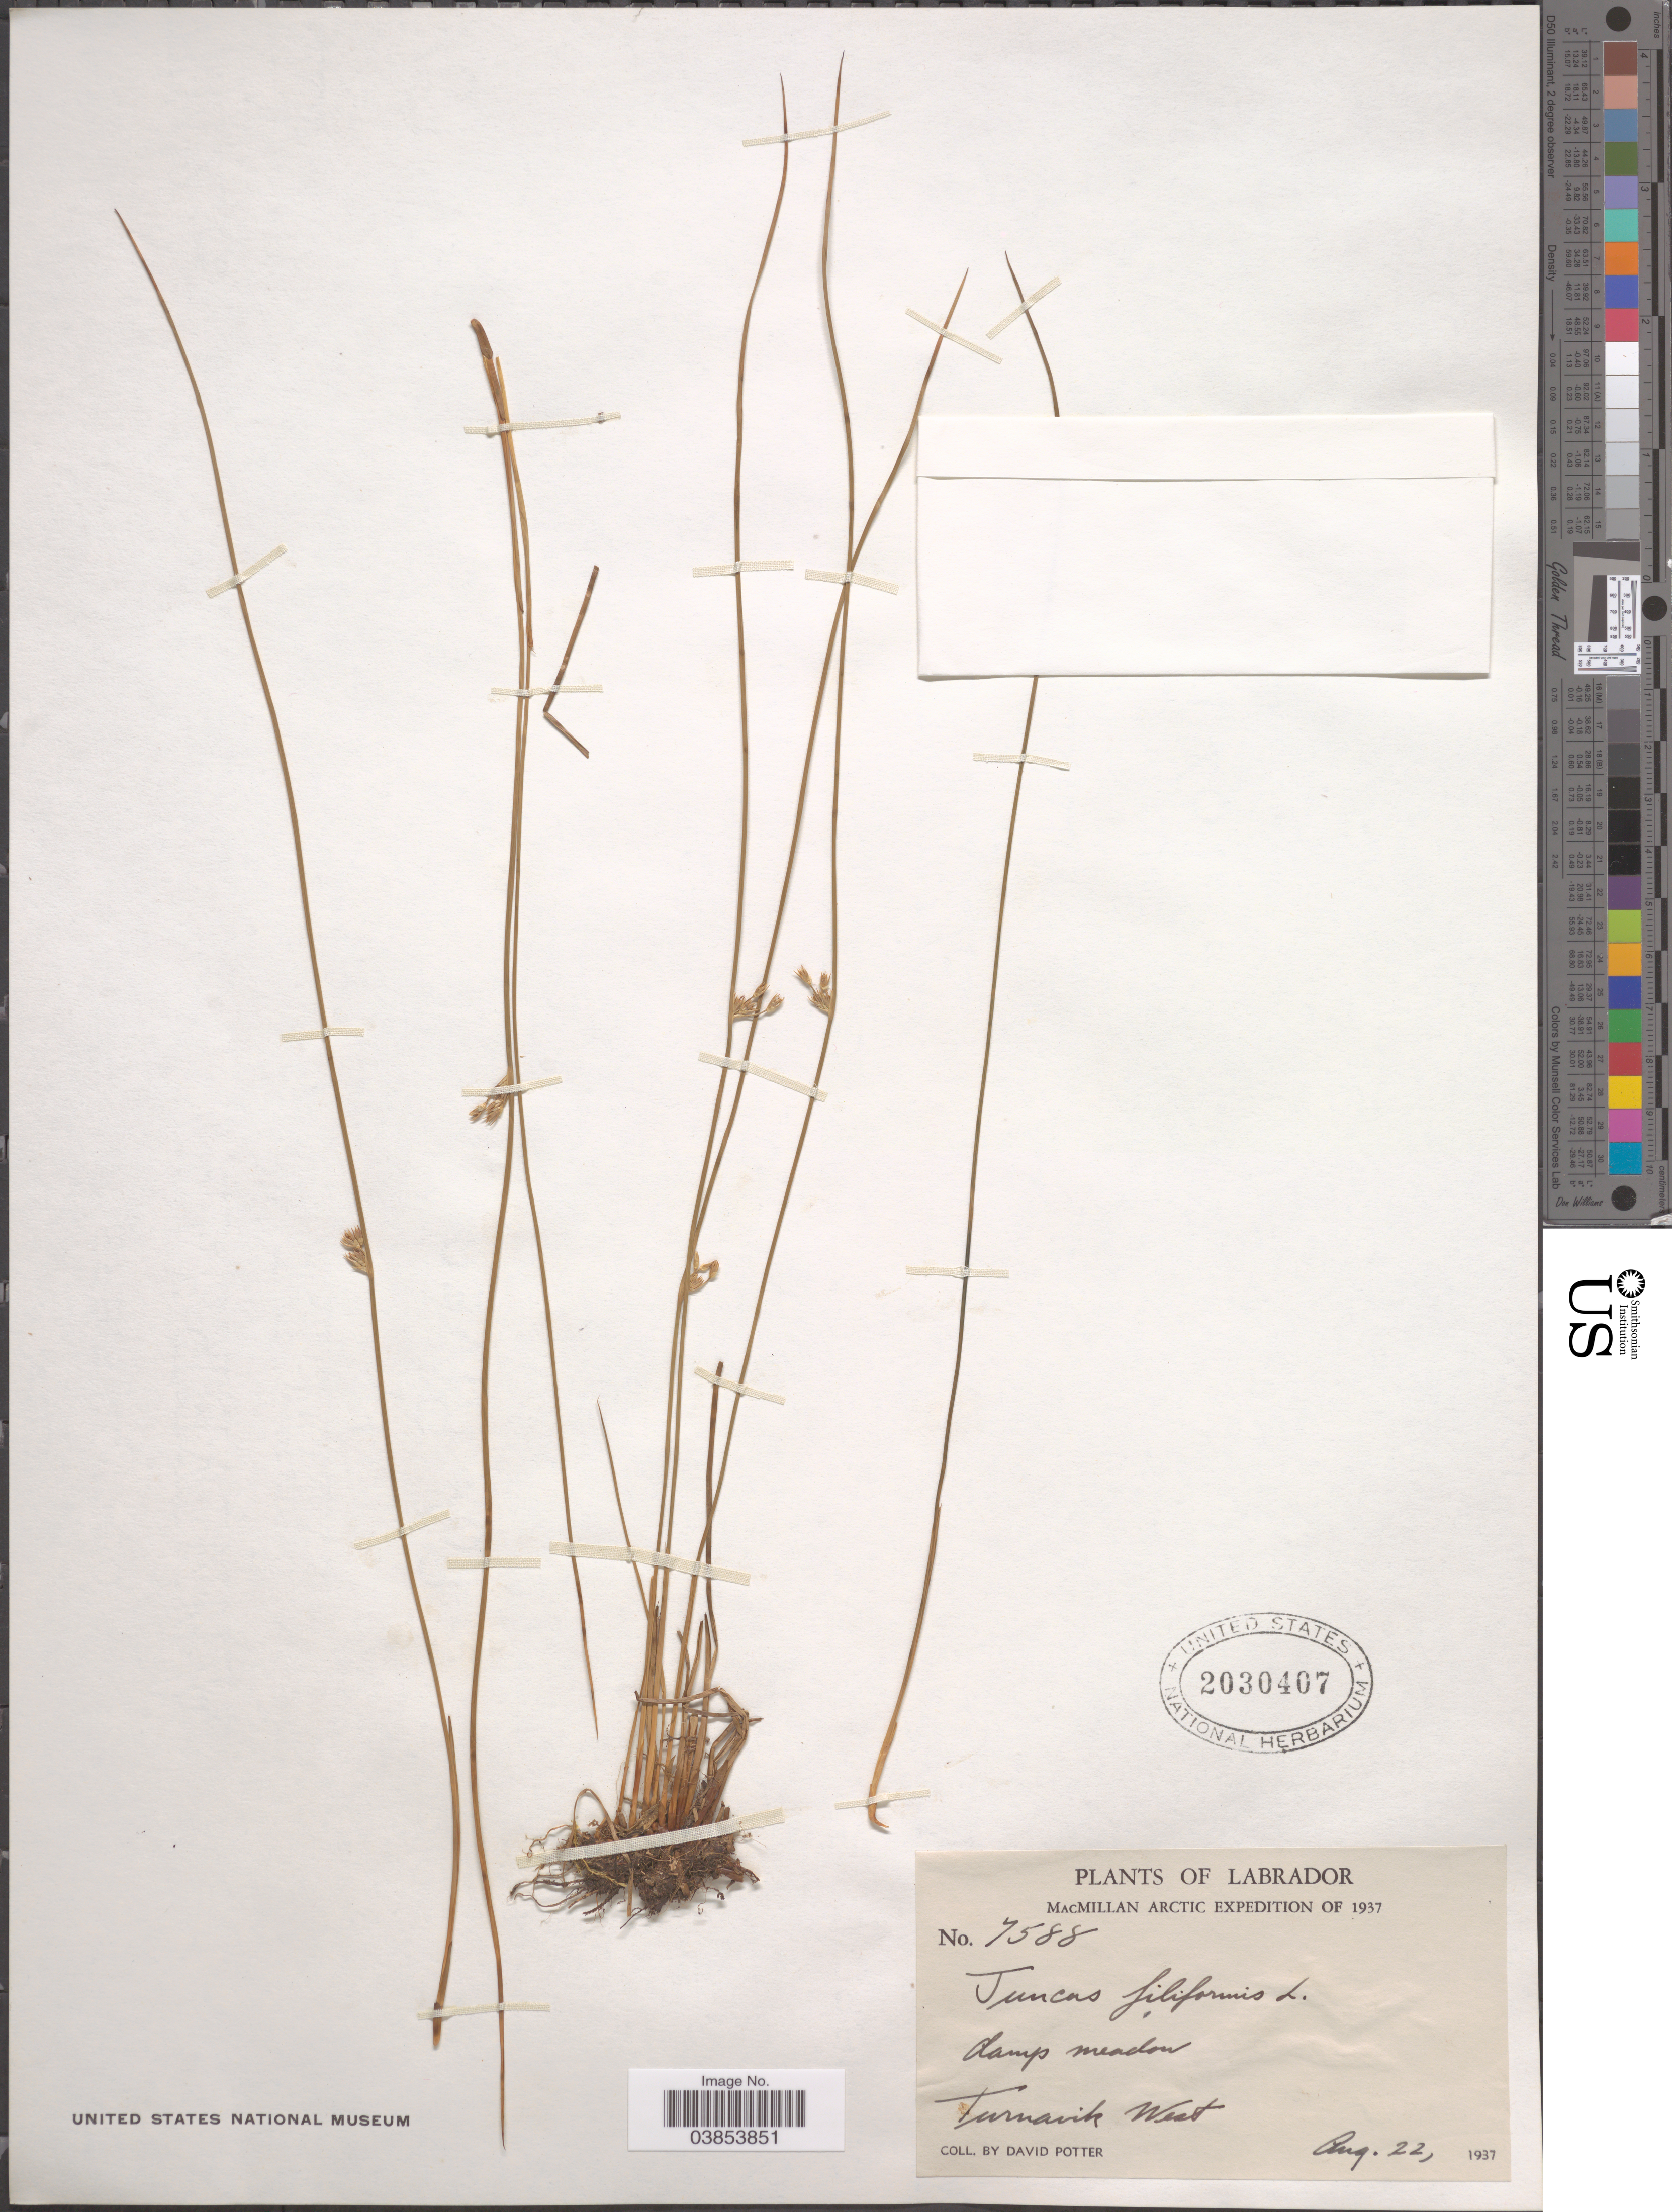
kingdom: Plantae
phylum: Tracheophyta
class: Liliopsida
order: Poales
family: Juncaceae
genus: Juncus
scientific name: Juncus filiformis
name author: L.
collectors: D. Potter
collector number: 7588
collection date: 1937-08-22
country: Canada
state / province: Newfoundland and Labrador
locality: Labrador. MacMillan Arctic. Turnavik West.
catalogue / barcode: US 2030407